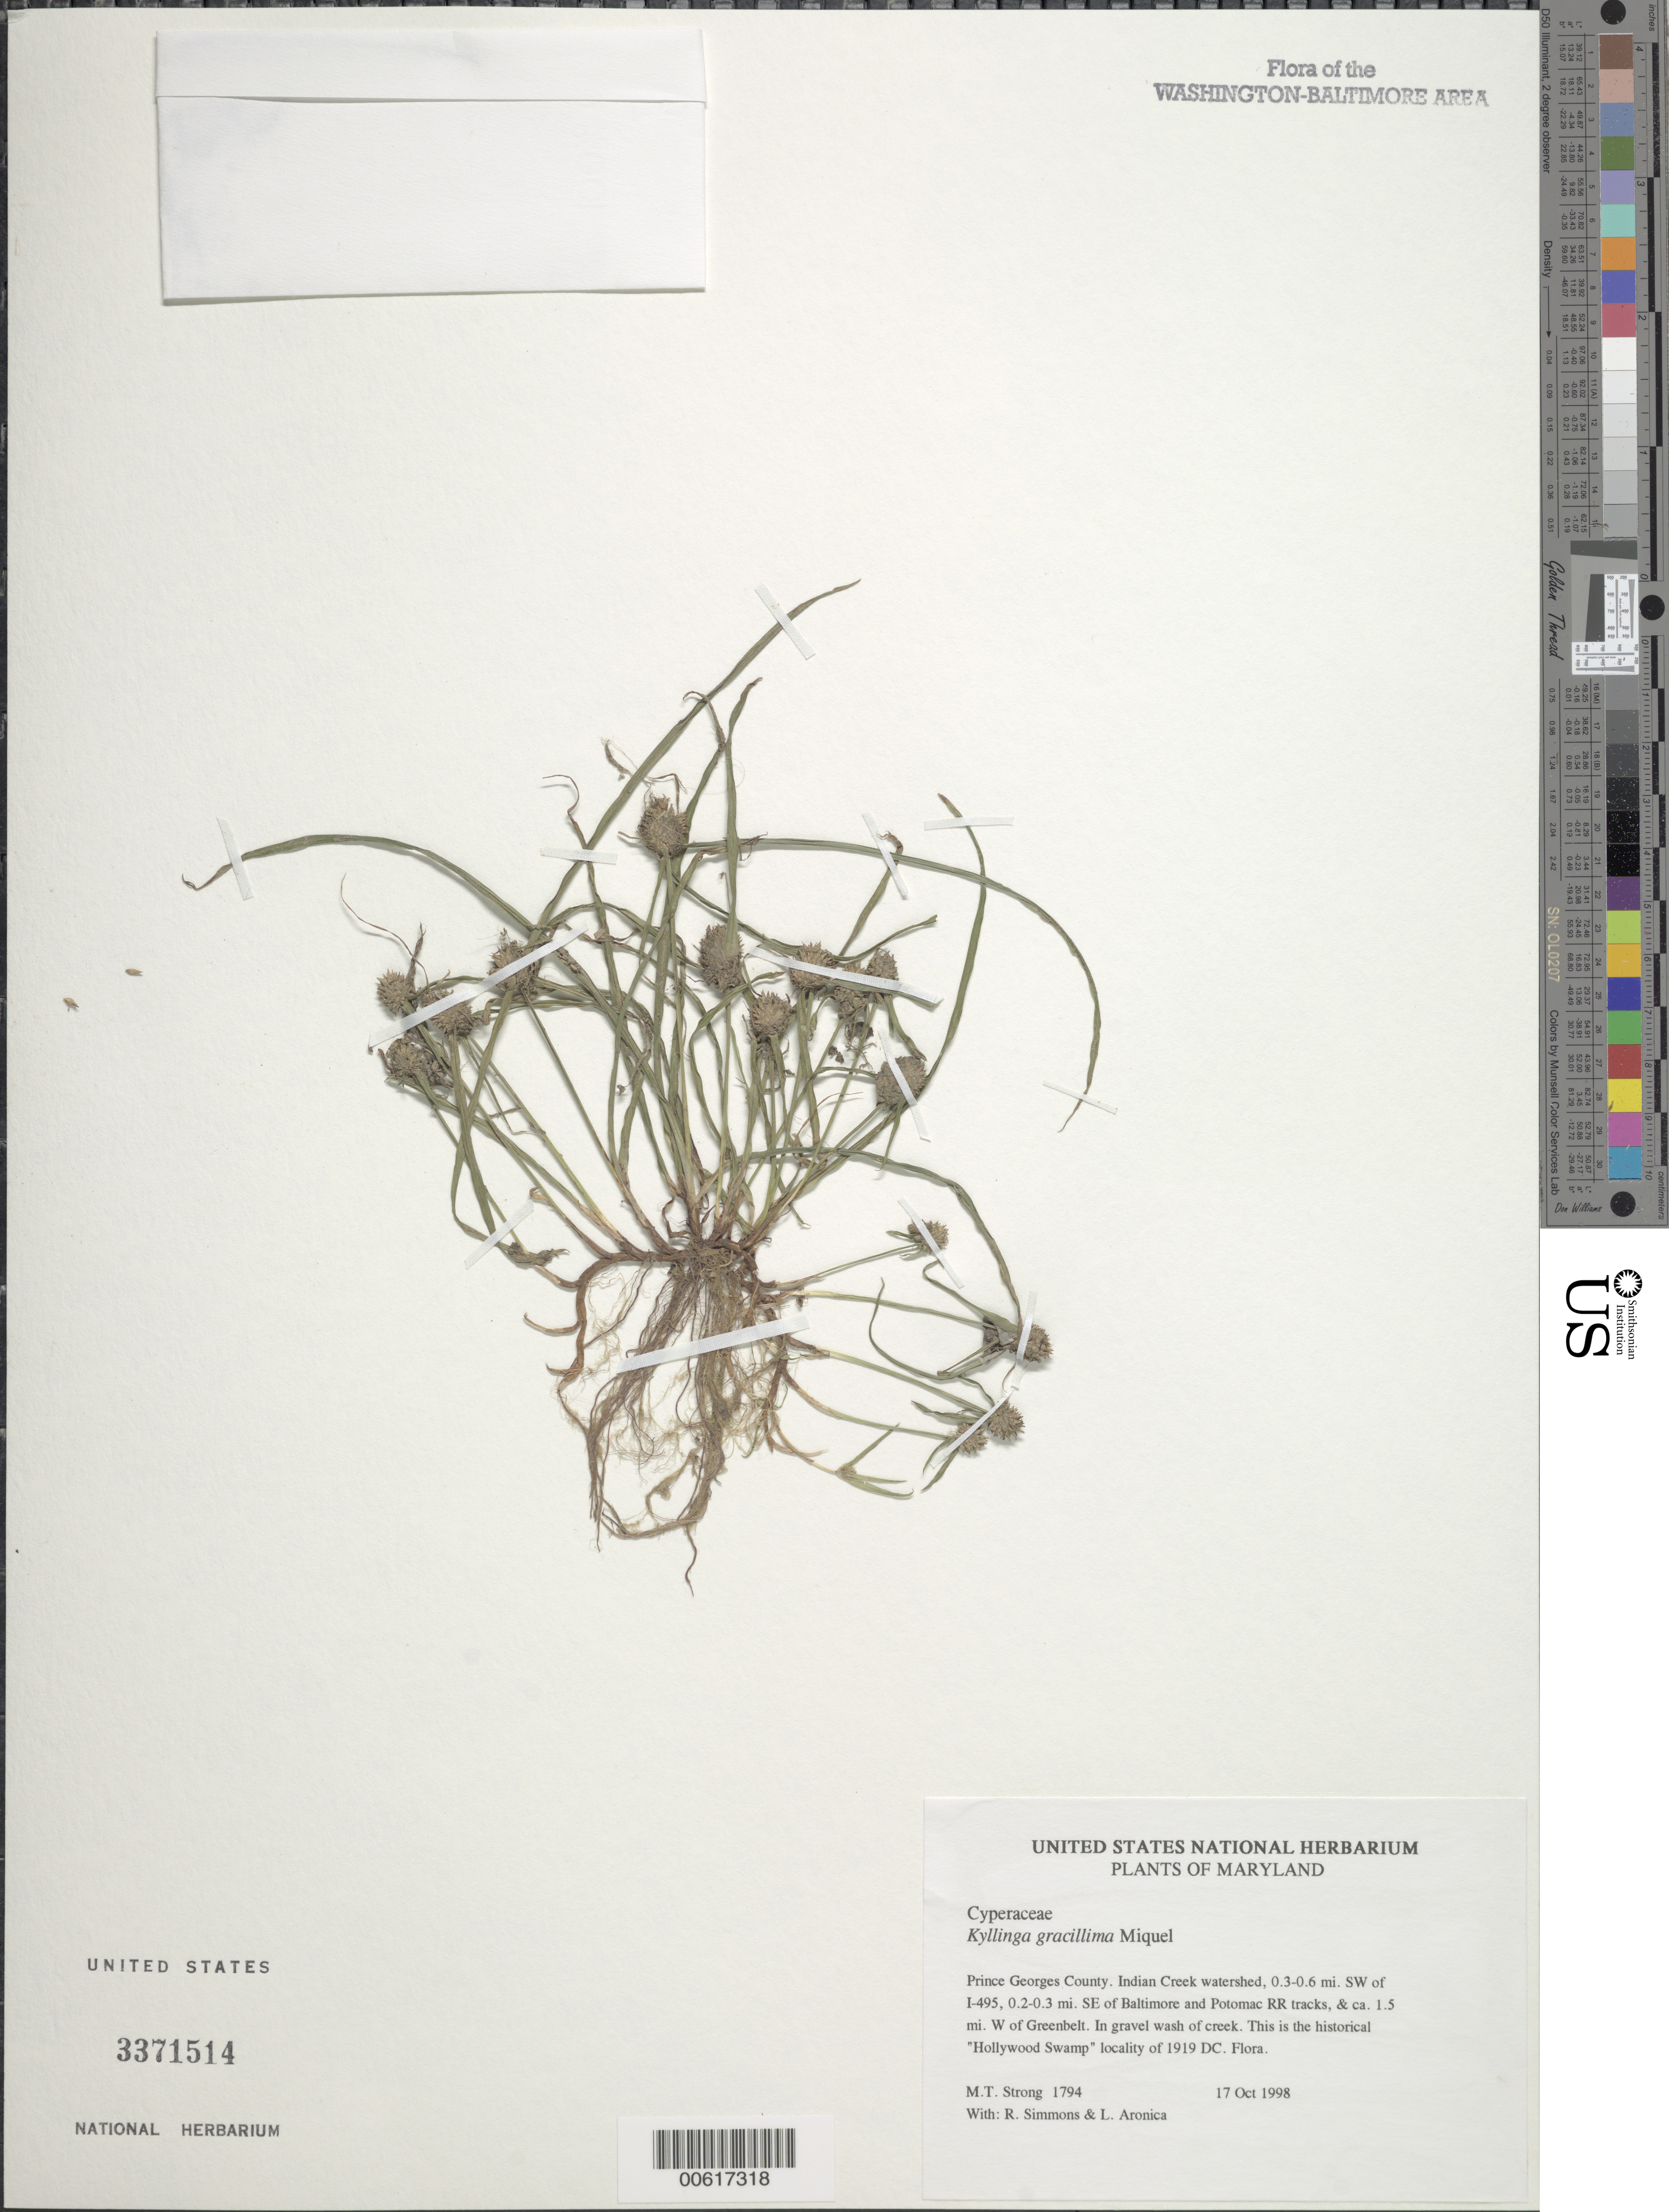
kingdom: Plantae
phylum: Tracheophyta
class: Liliopsida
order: Poales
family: Cyperaceae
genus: Cyperus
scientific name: Cyperus brevifolioides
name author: Thieret & Delahouss.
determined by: Strong, M. T., (US), Smithsonian Institution - National Museum of Natural History (UNITED STATES)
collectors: M. T. Strong, R. Simmons & L. Aronica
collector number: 1794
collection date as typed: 17 Oct 1998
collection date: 1998-10-17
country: United States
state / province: Maryland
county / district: Prince George's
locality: Indian Creek watershed, 0.3-0.6 mi. SW of I-495, 0.2-0.3 mi. SE of Baltimore and Potomac RR tracks, & ca. 1.5 mi. W of Greenbelt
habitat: In gravel wash of creek. This is the historical "Hollywood Swamp" locality of 1919 DC. Flora.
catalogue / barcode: US 3371514